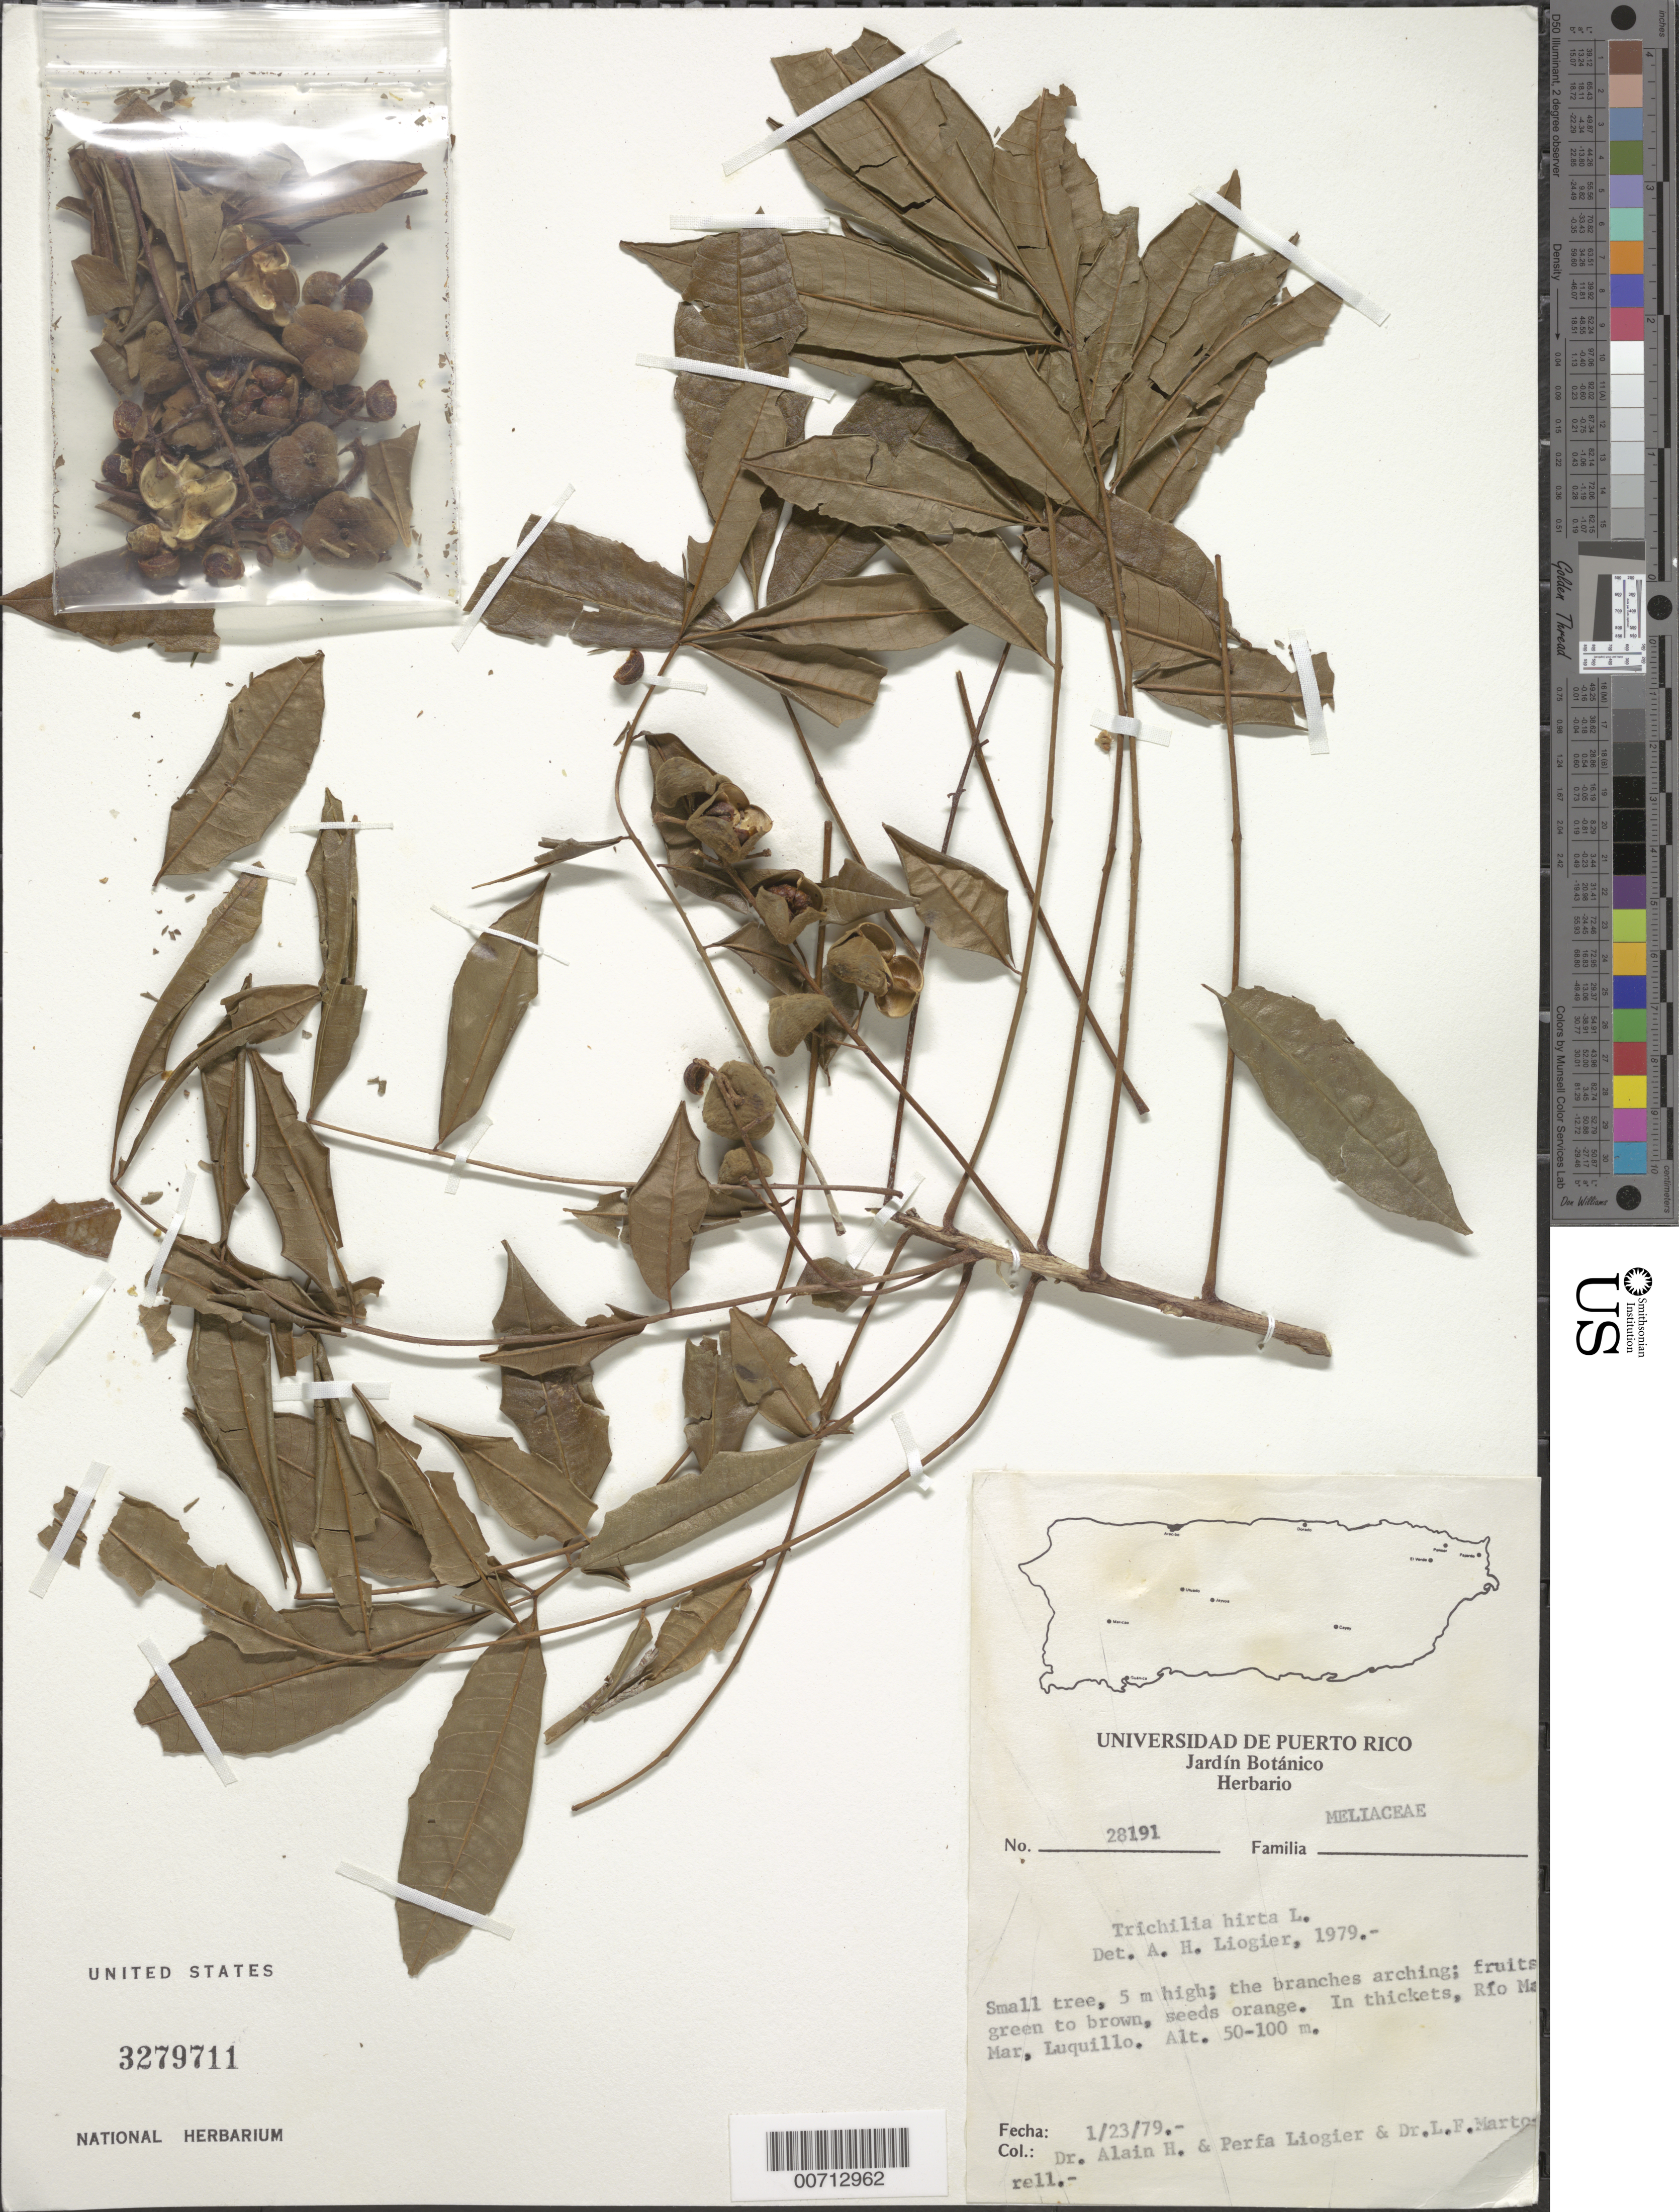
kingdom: Plantae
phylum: Tracheophyta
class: Magnoliopsida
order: Sapindales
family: Meliaceae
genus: Trichilia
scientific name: Trichilia hirta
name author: L.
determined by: Liogier, Alain H.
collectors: A. H. Liogier, M. P. Liogier & L. Martorell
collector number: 28191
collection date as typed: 23 Jan 1979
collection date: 1979-01-23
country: Puerto Rico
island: Greater Antilles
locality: Rio Mar, Luquillo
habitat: In thickets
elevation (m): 50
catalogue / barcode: US 3279711